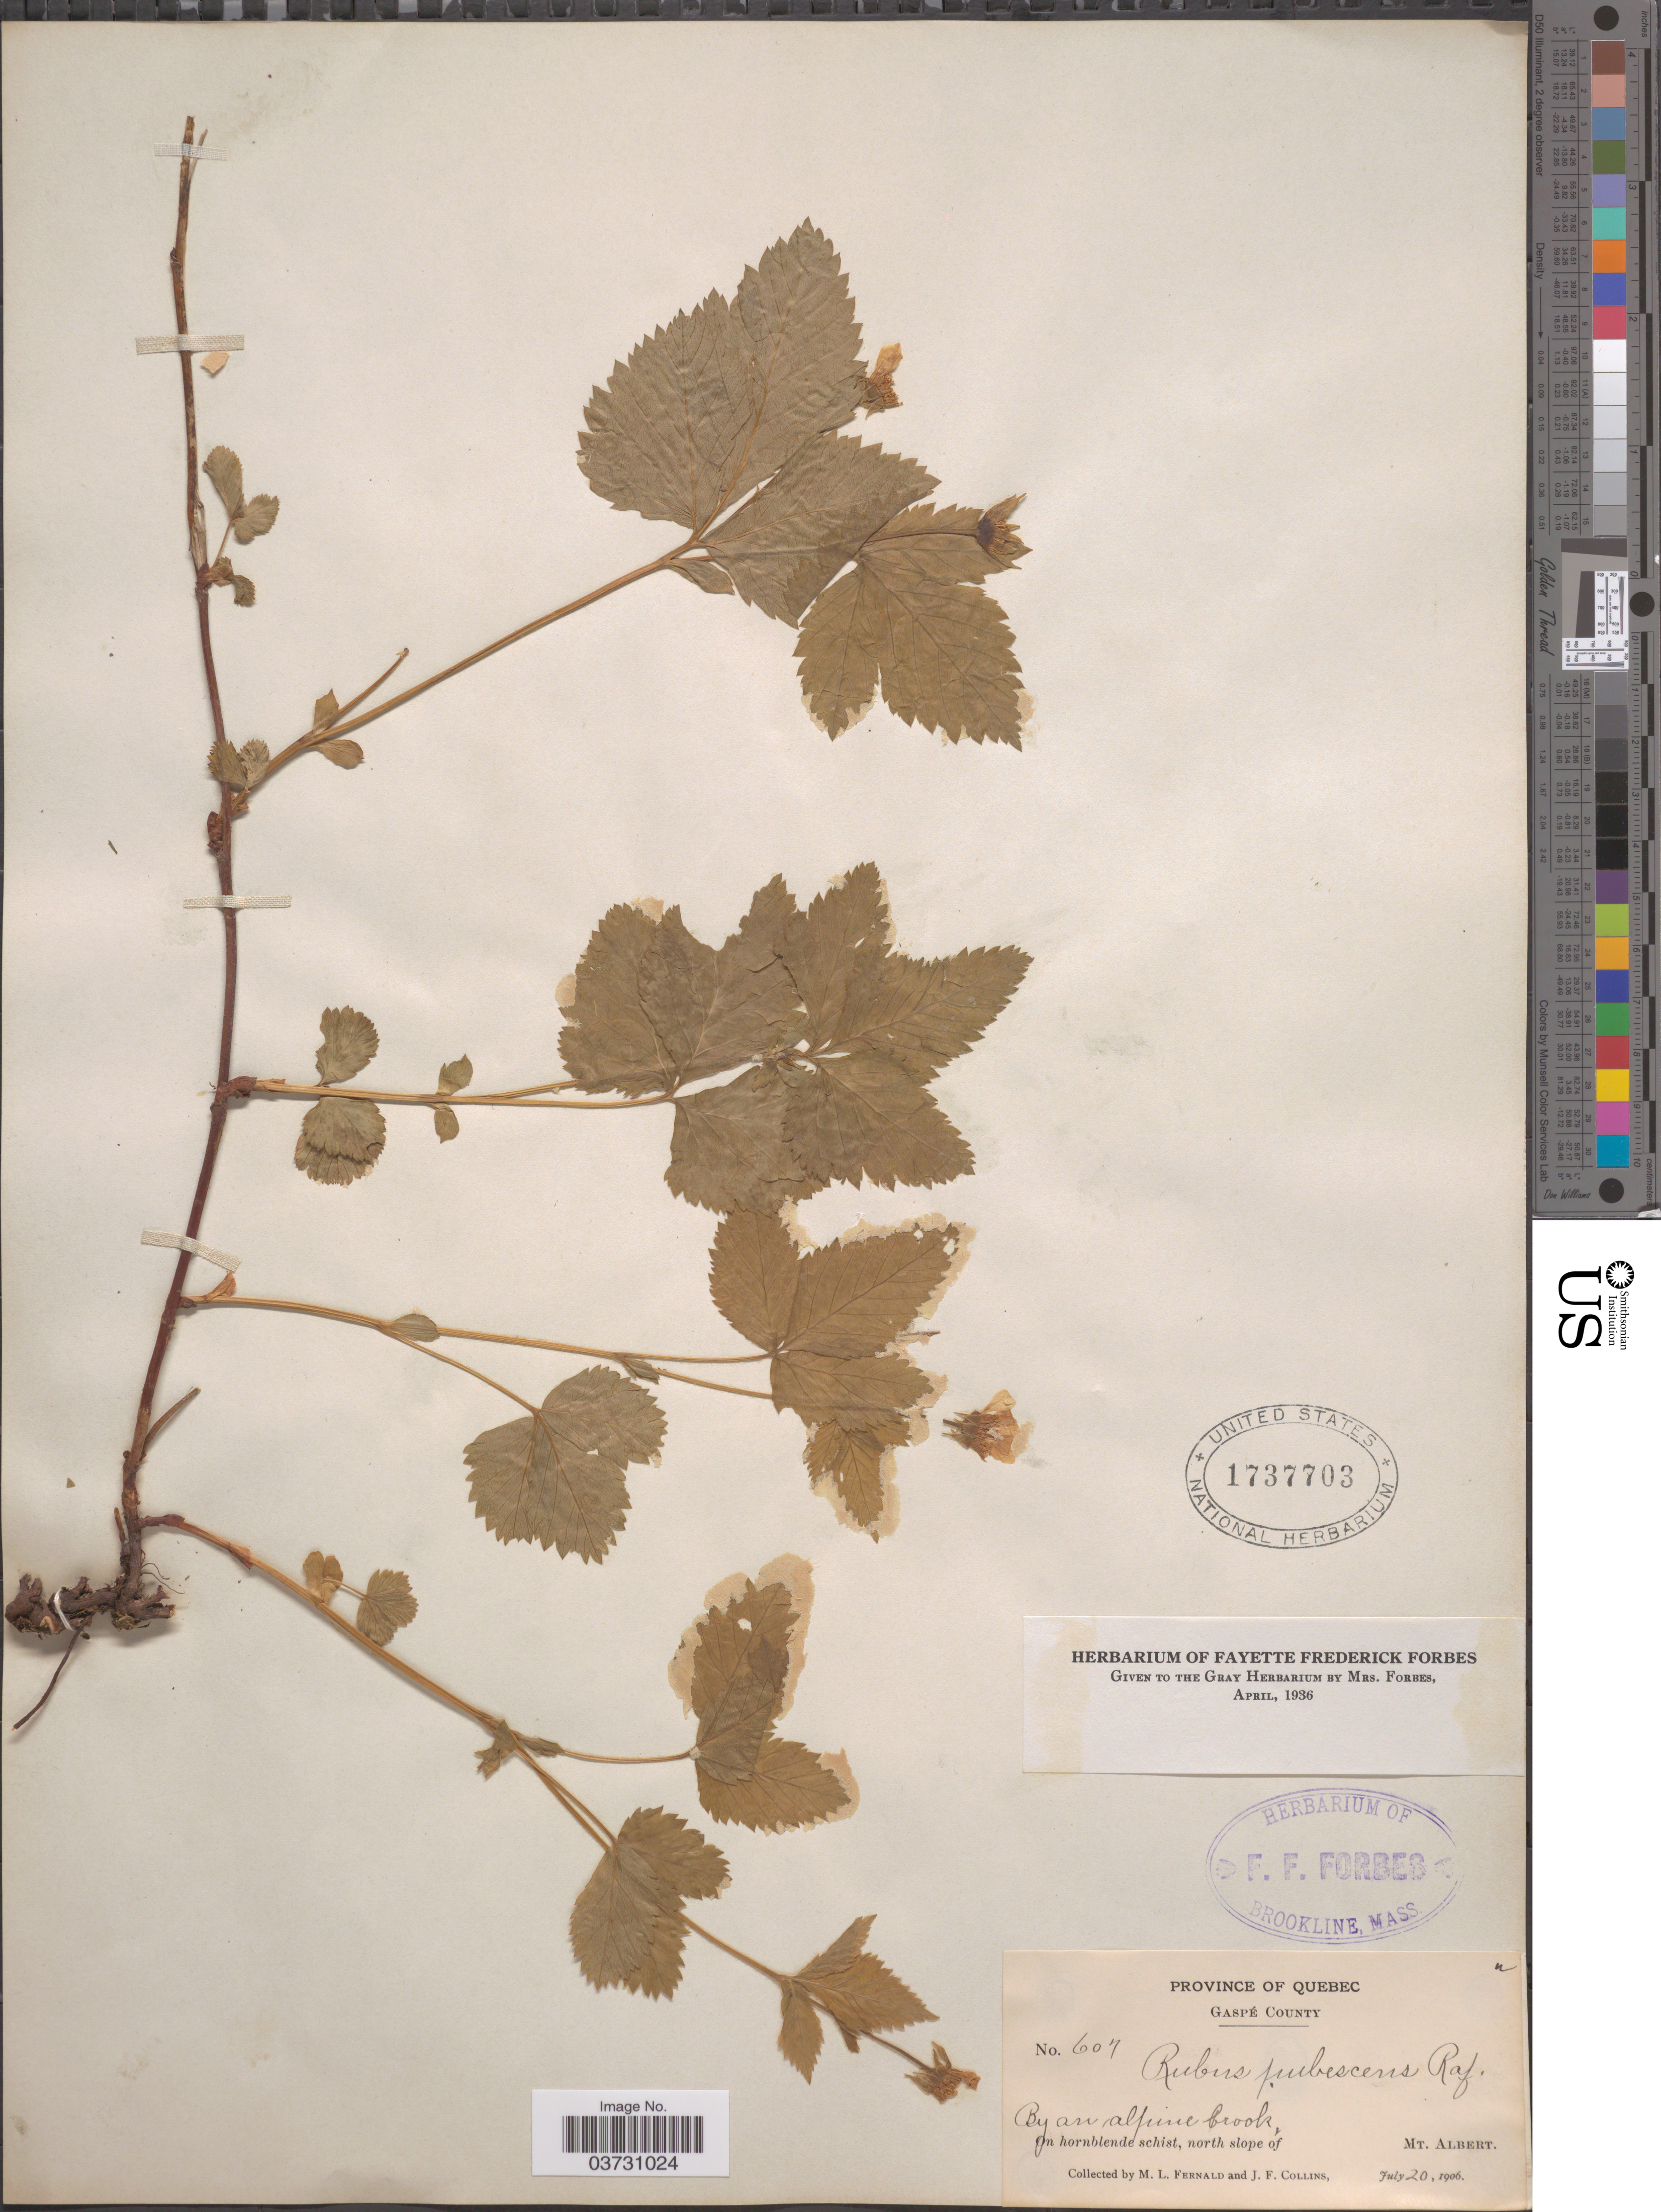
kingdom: Plantae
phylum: Tracheophyta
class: Magnoliopsida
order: Rosales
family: Rosaceae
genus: Rubus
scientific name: Rubus pubescens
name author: Raf.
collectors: M. L. Fernald & J. Collins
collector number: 607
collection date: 1906-07-20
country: Canada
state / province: Quebec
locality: Gaspé County. On hornblende schist, north slope of Mt. Albert.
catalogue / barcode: US 1737703